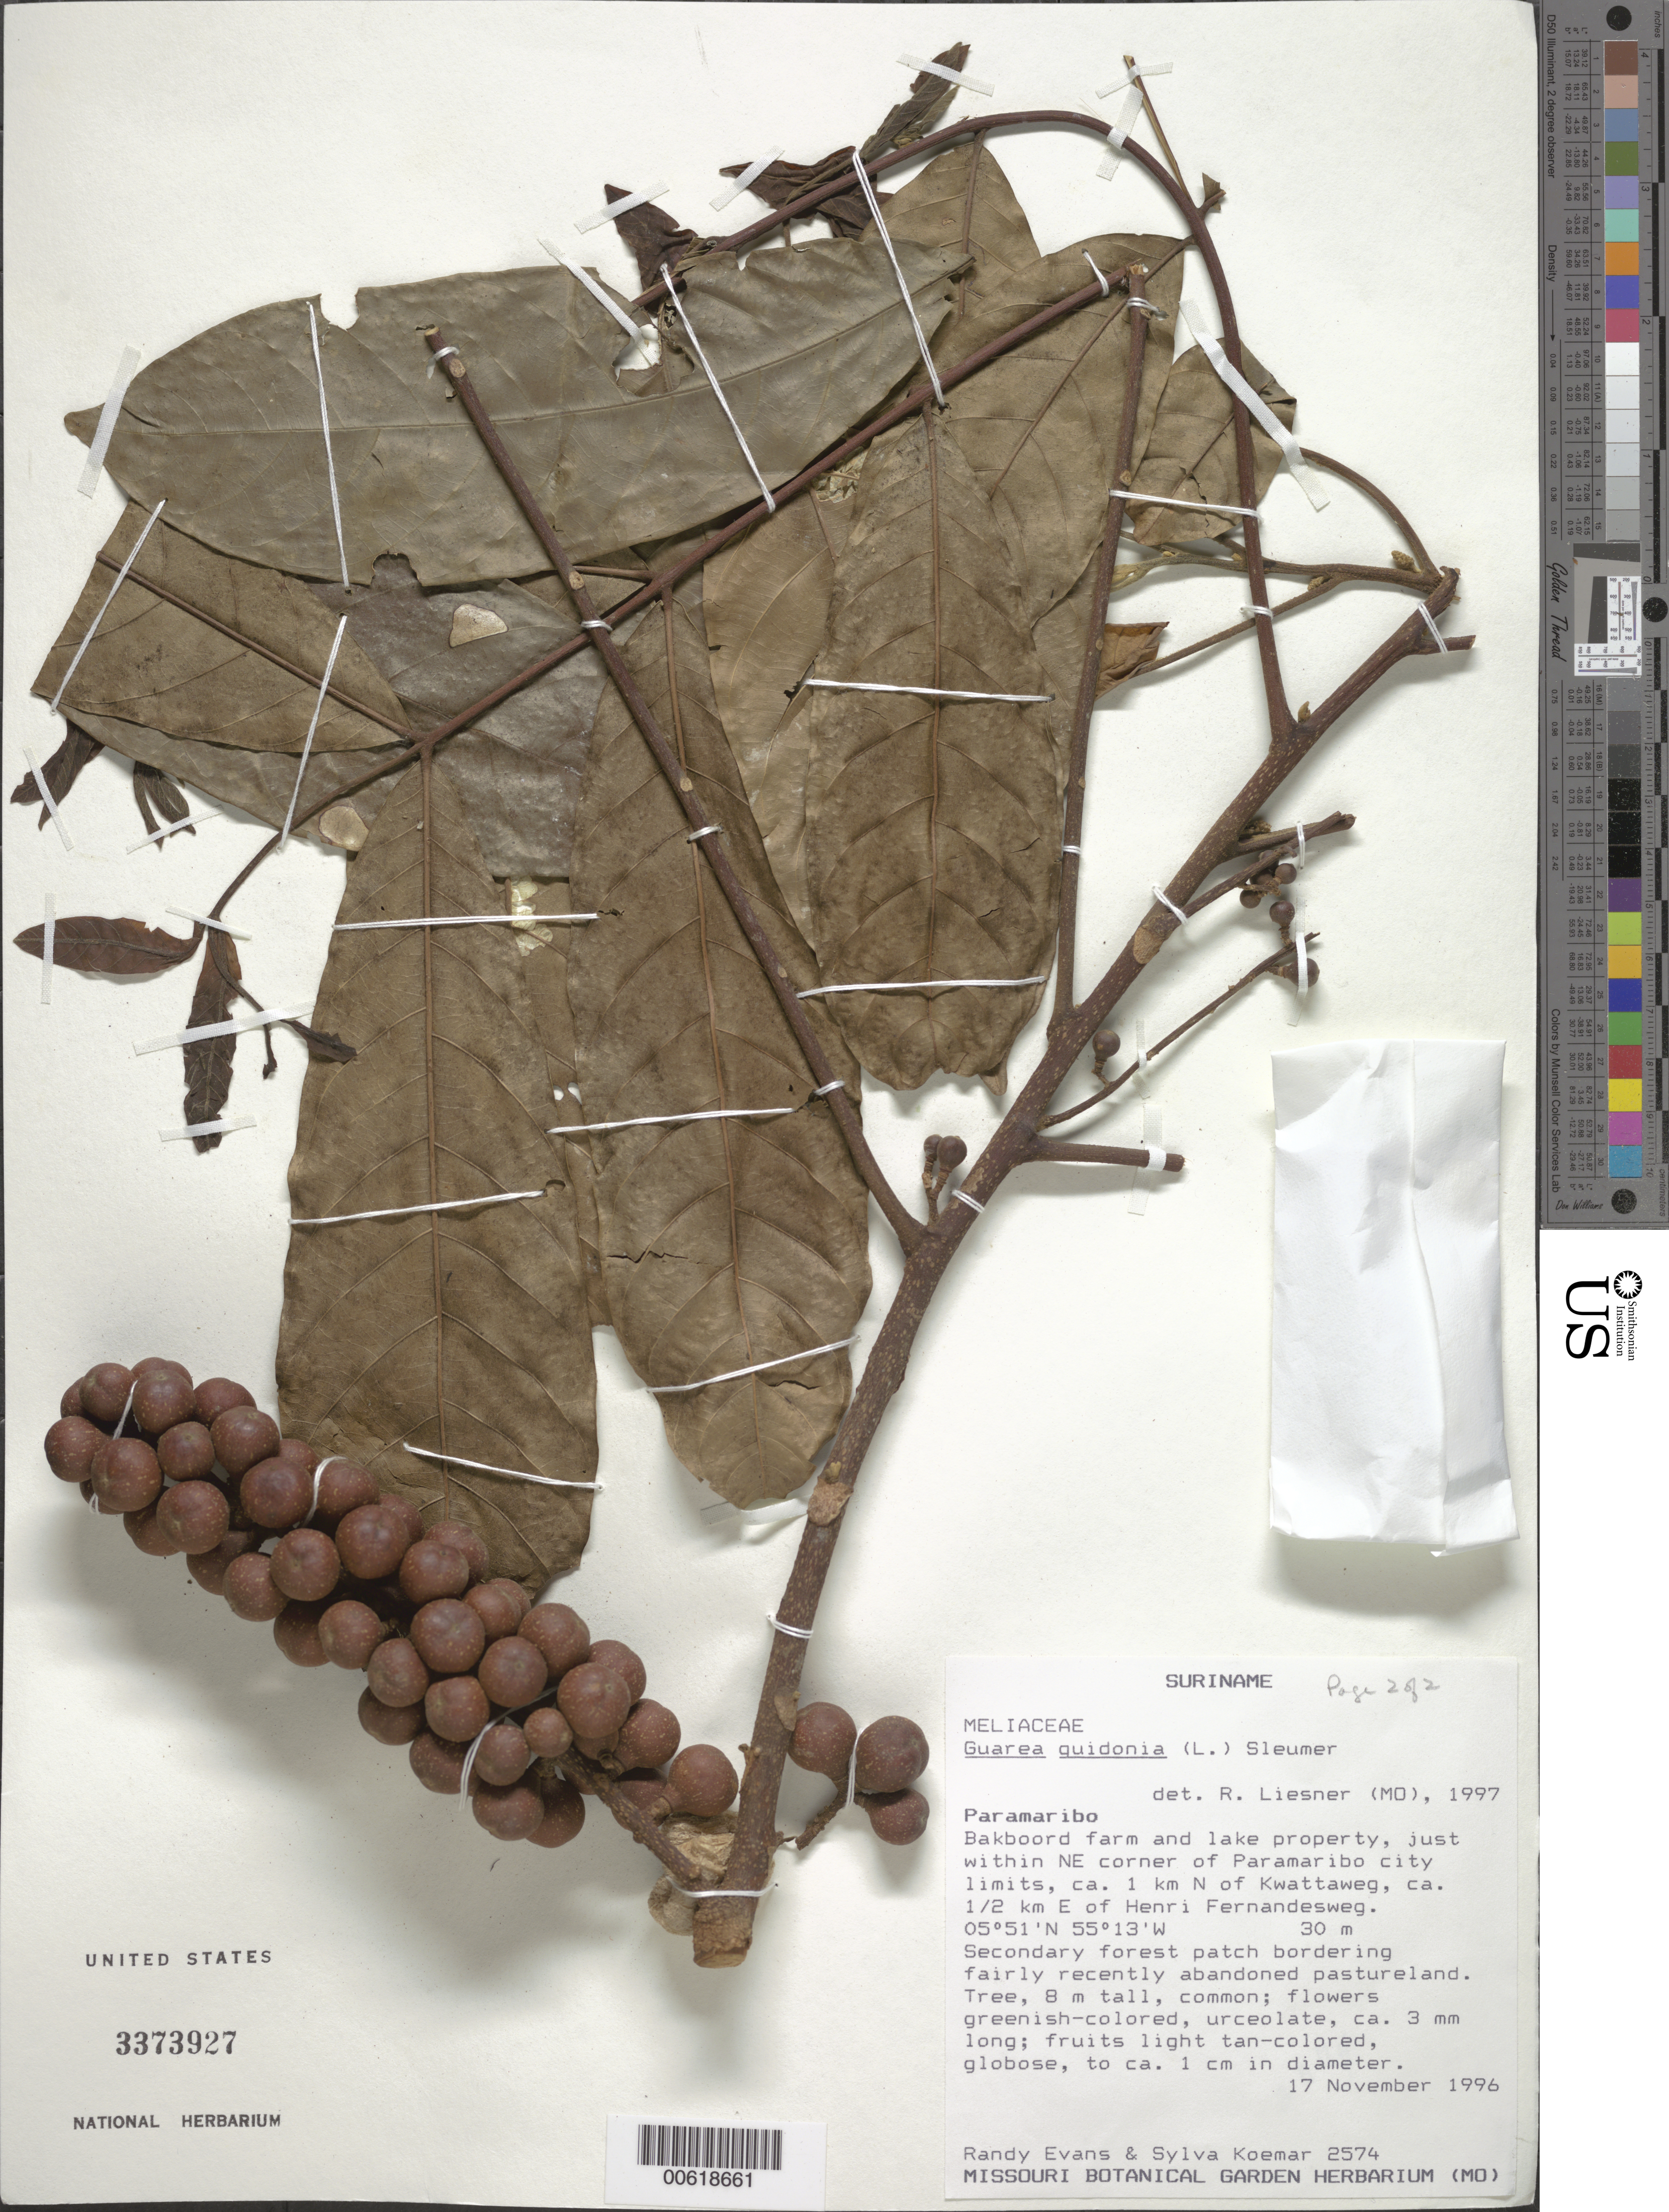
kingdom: Plantae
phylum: Tracheophyta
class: Magnoliopsida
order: Sapindales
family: Meliaceae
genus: Guarea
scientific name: Guarea guidonia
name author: (L.) Sleumer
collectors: R. Evans & S. Koemar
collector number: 2574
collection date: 1996-11-17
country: Suriname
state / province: Paramaribo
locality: Bakboord farm and lake property, just within NE corner of Paramaribo city limits, ca. 1 km N of Kwattaweg, ca. 1/2 km E of Herni Fernandesweg.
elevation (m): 30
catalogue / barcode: US 3373927